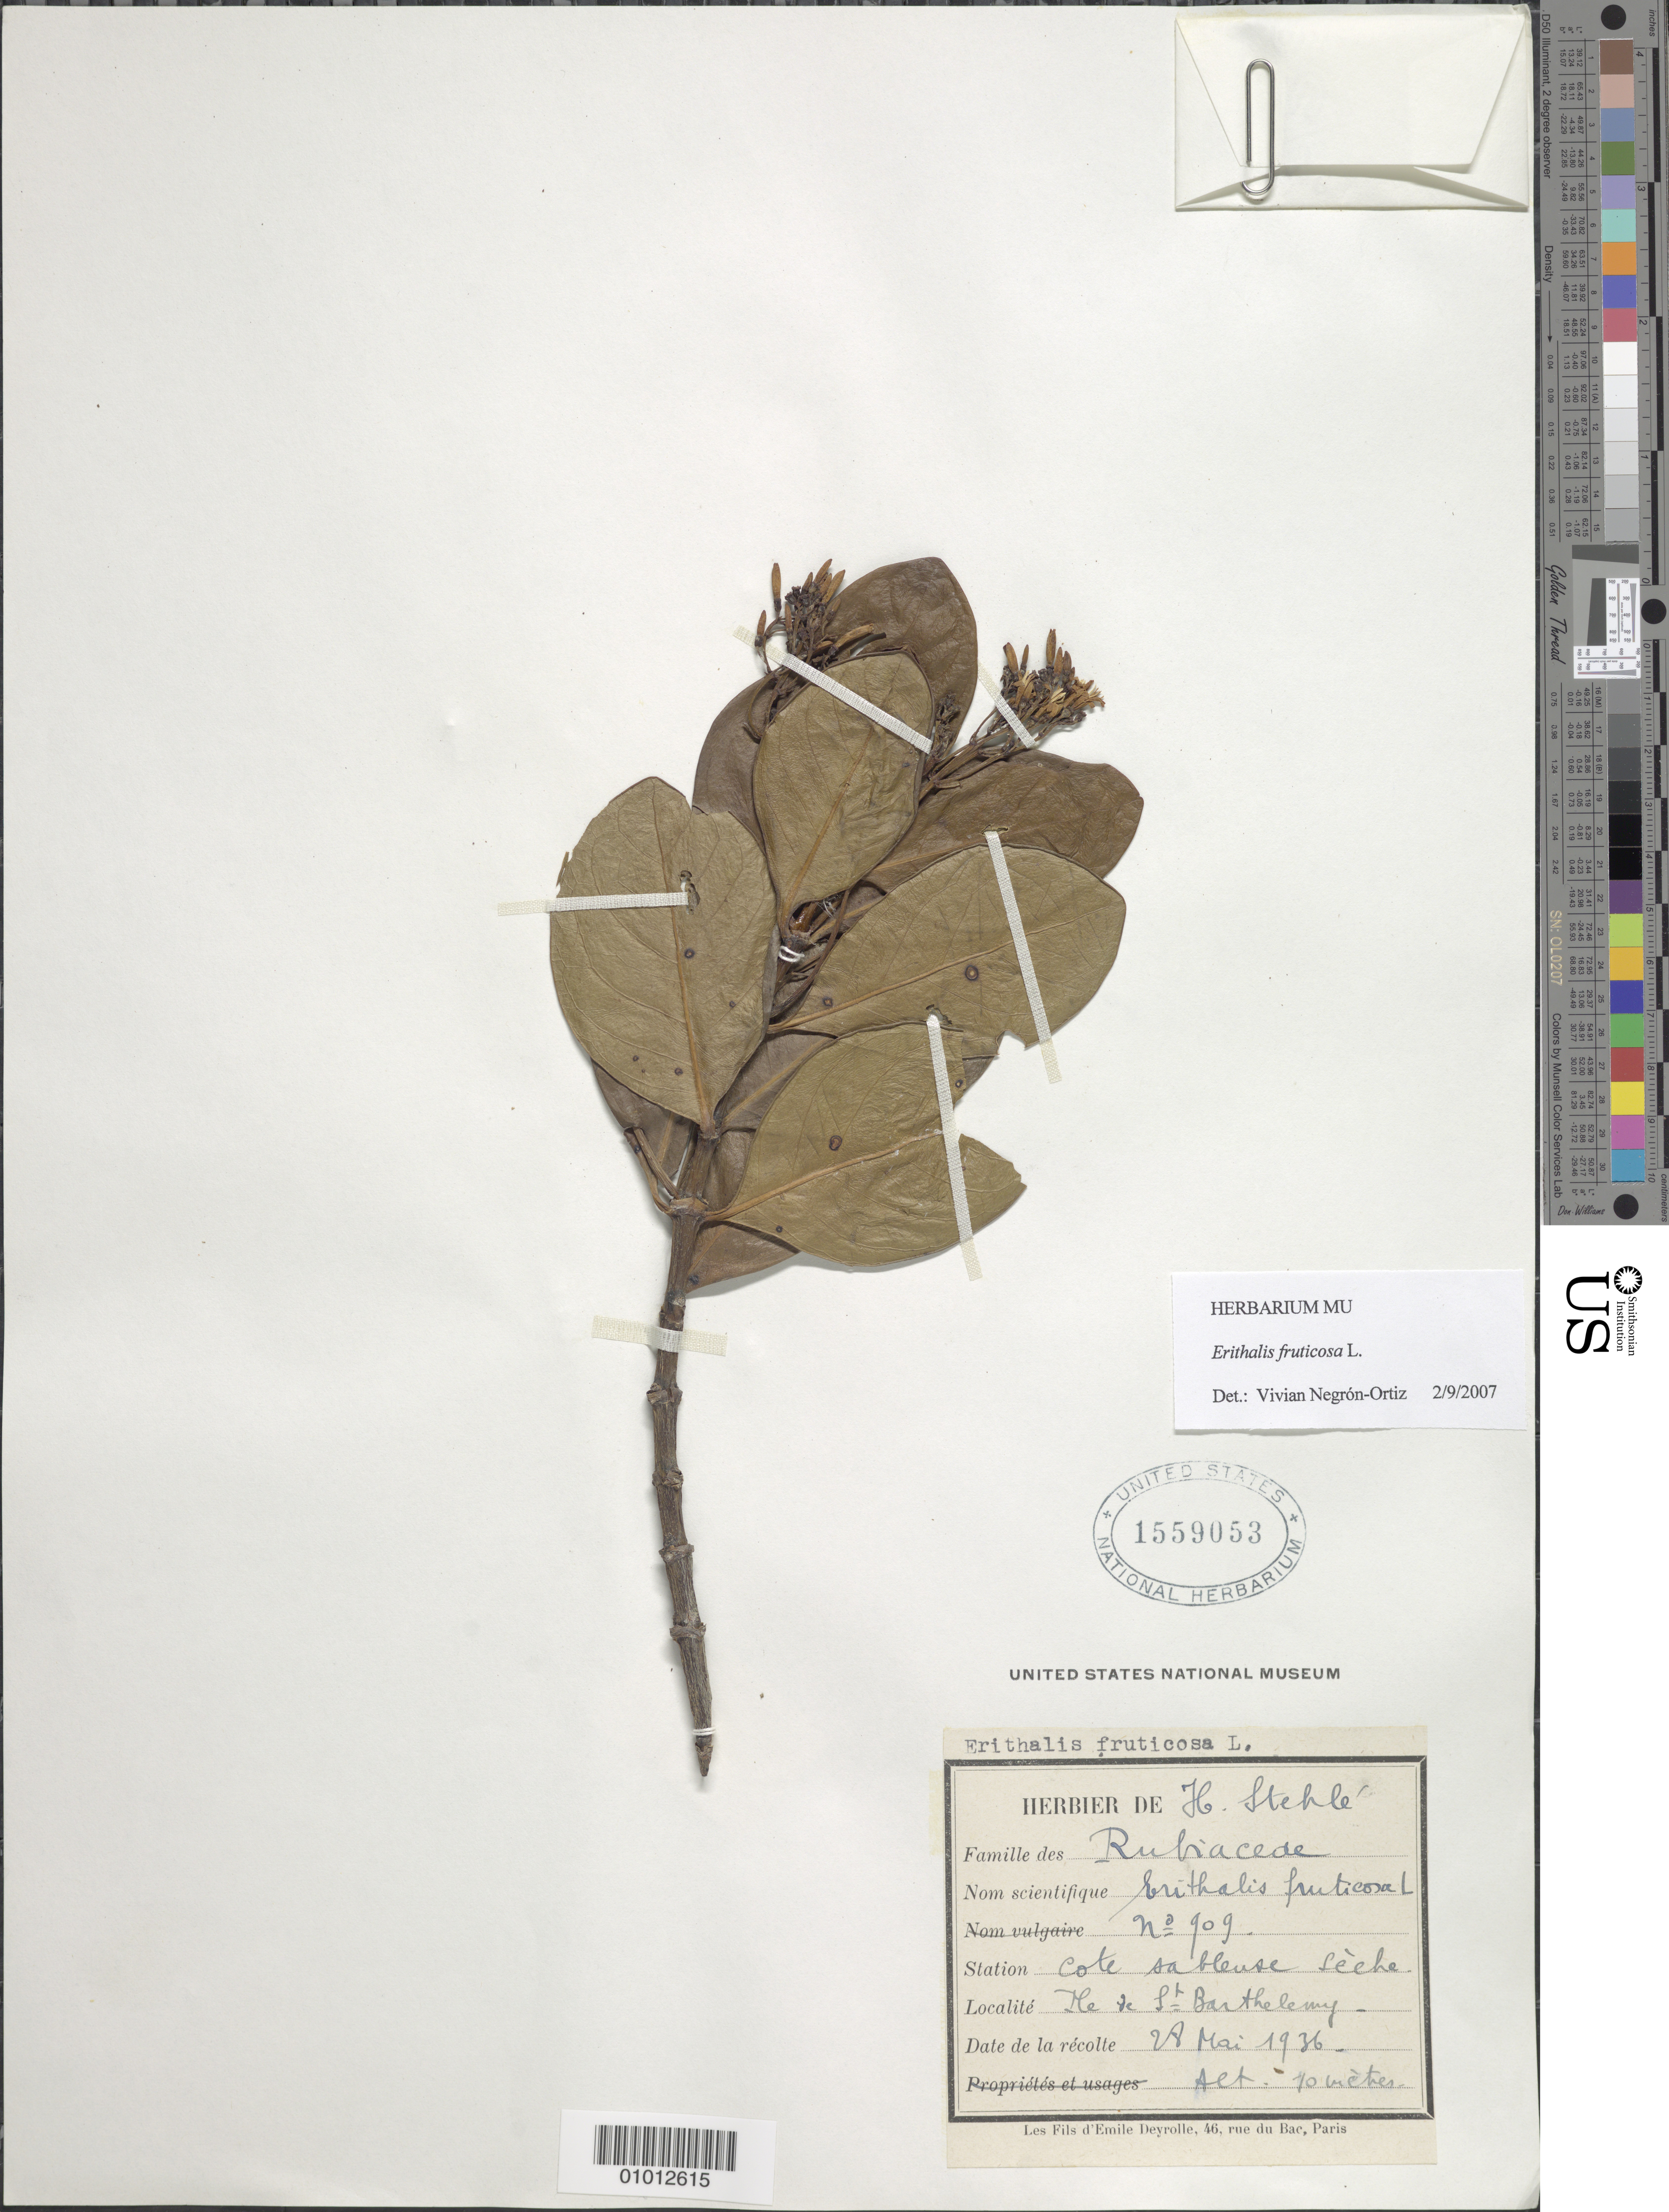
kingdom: Plantae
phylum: Tracheophyta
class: Magnoliopsida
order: Gentianales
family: Rubiaceae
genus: Erithalis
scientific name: Erithalis fruticosa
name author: L.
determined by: Negrón-Ortiz, V.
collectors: H. Stehlé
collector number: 909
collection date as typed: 28 May 1936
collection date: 1936-05-28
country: Saint Barthélemy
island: St. Barthélemy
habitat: Cote sableuse séche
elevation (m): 40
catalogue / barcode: US 1559053